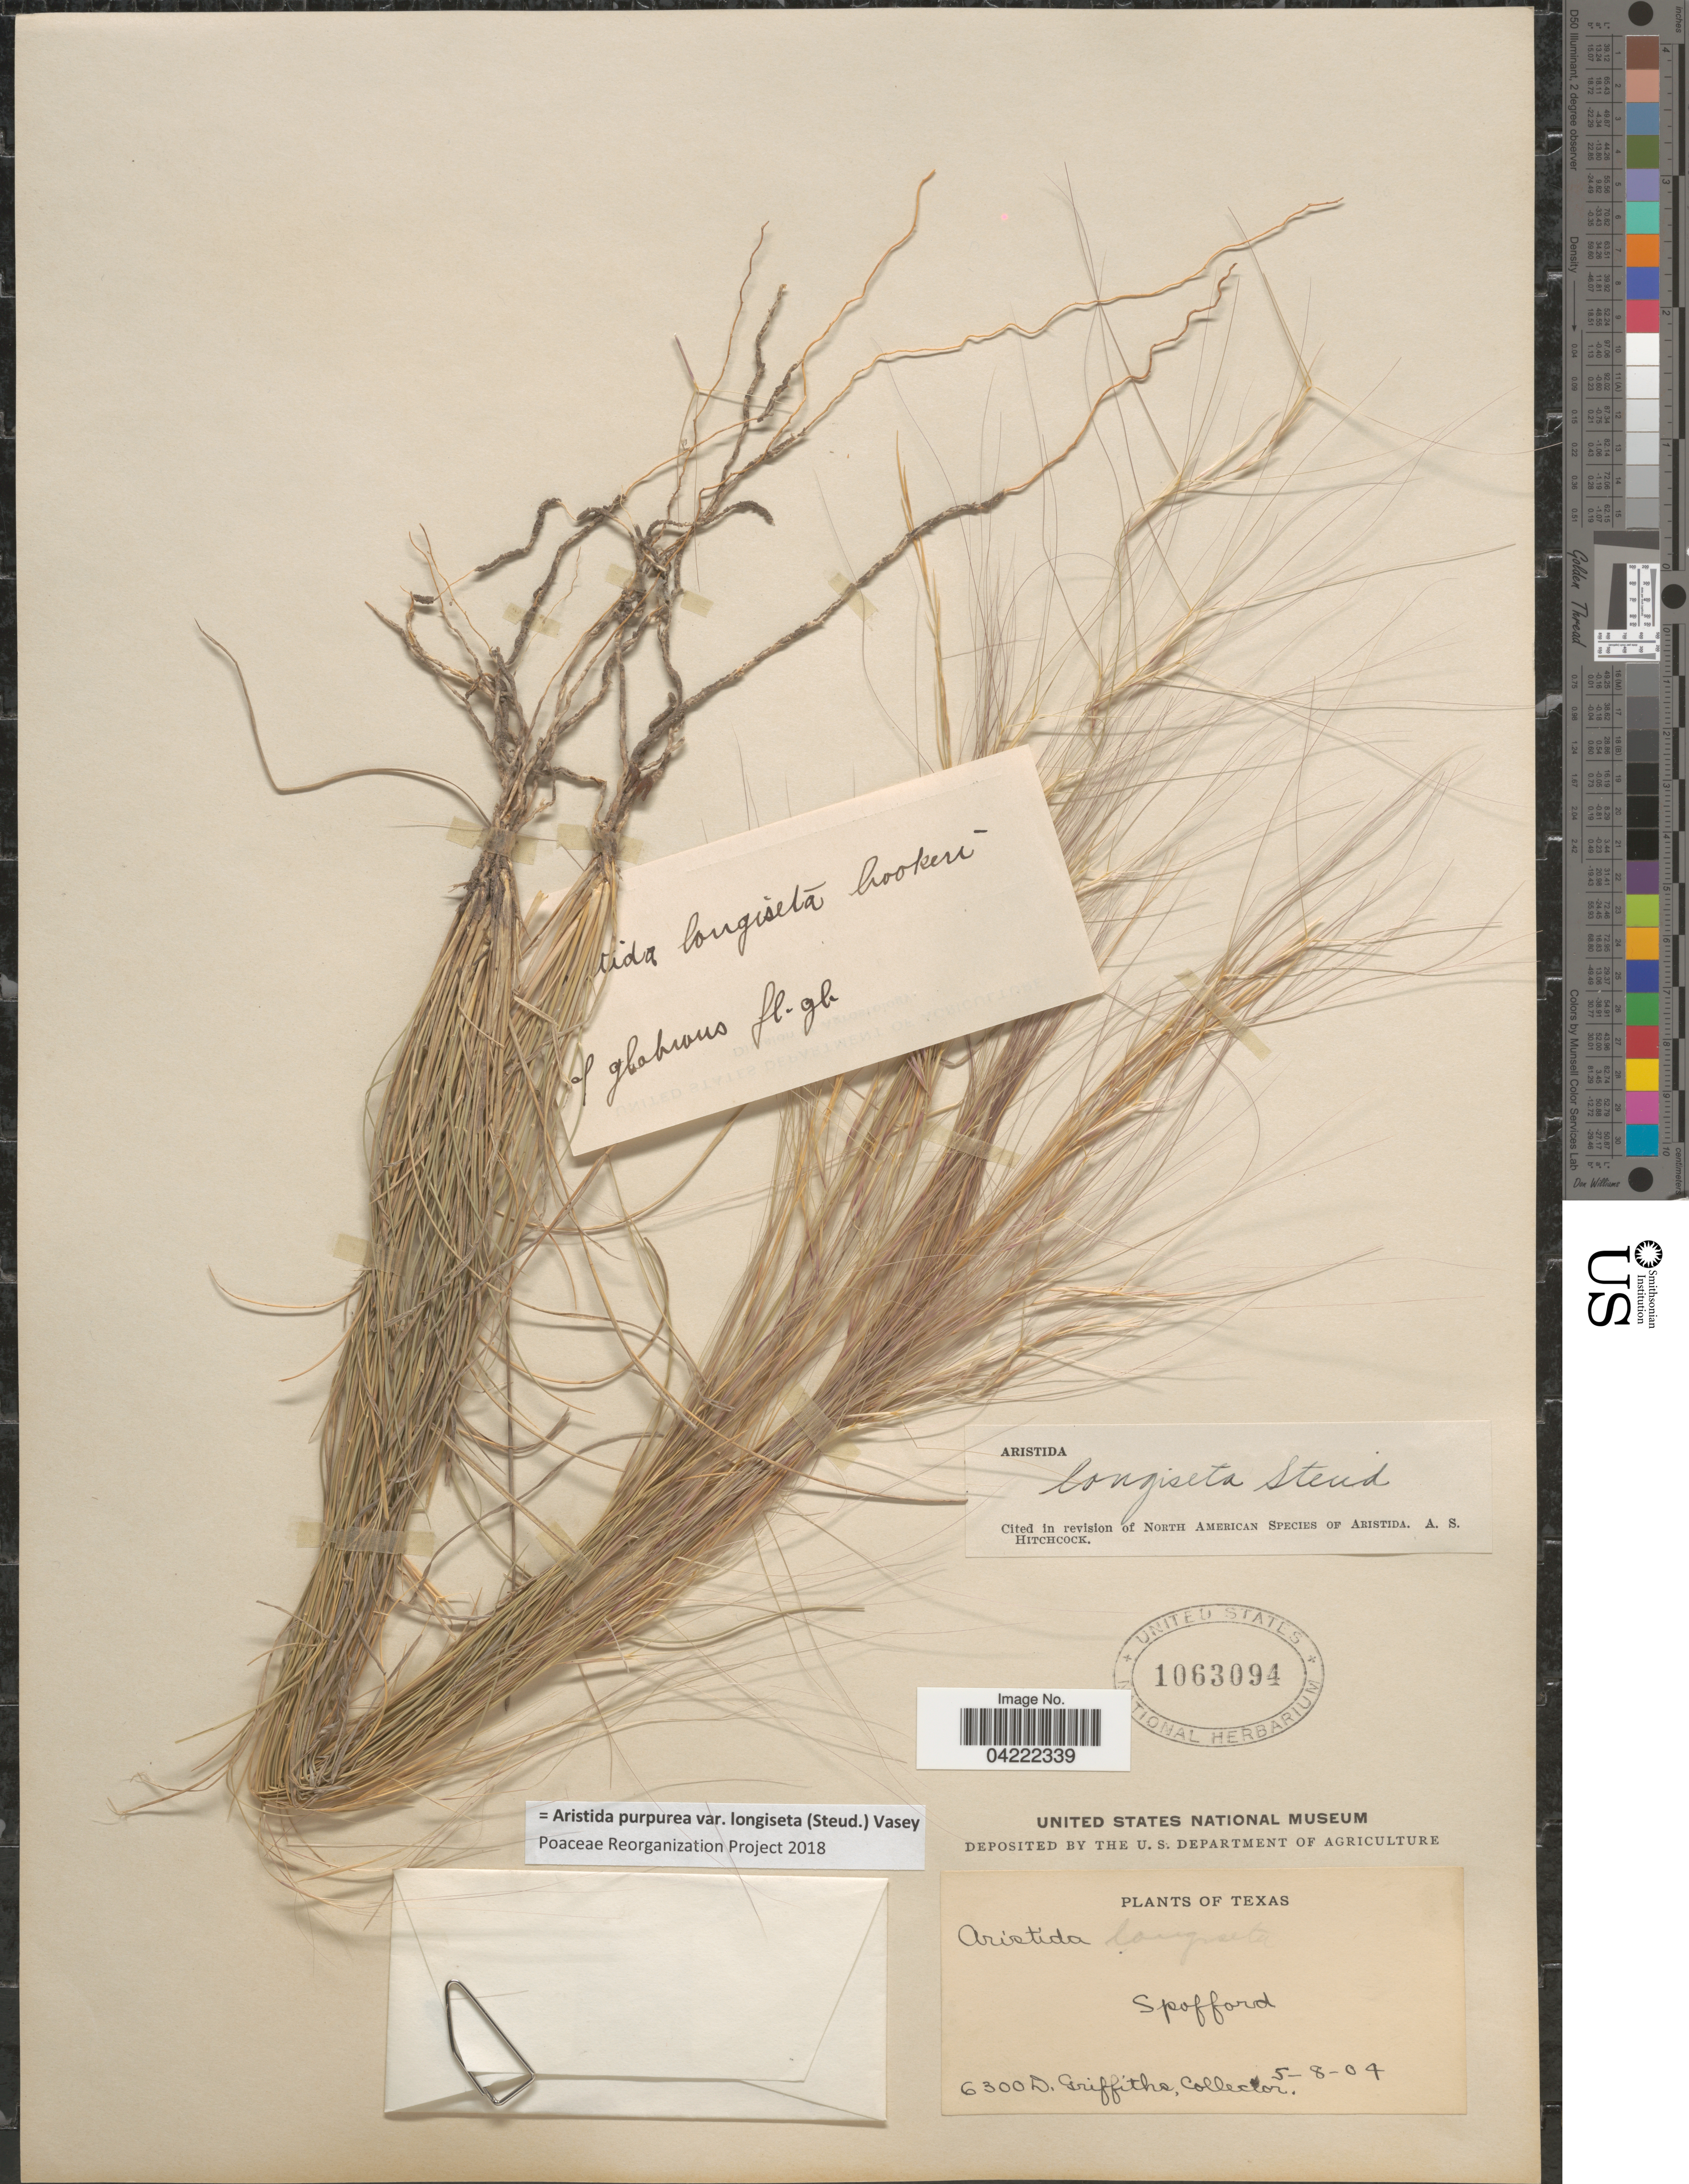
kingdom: Plantae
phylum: Tracheophyta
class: Liliopsida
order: Poales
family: Poaceae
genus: Aristida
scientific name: Aristida purpurea var. longiseta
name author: (Steud.) Vasey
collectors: D. Griffiths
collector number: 6300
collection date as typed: Transcribed d/m/y: 8/5/4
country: United States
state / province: Texas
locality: Spofford.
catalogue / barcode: US 1063094